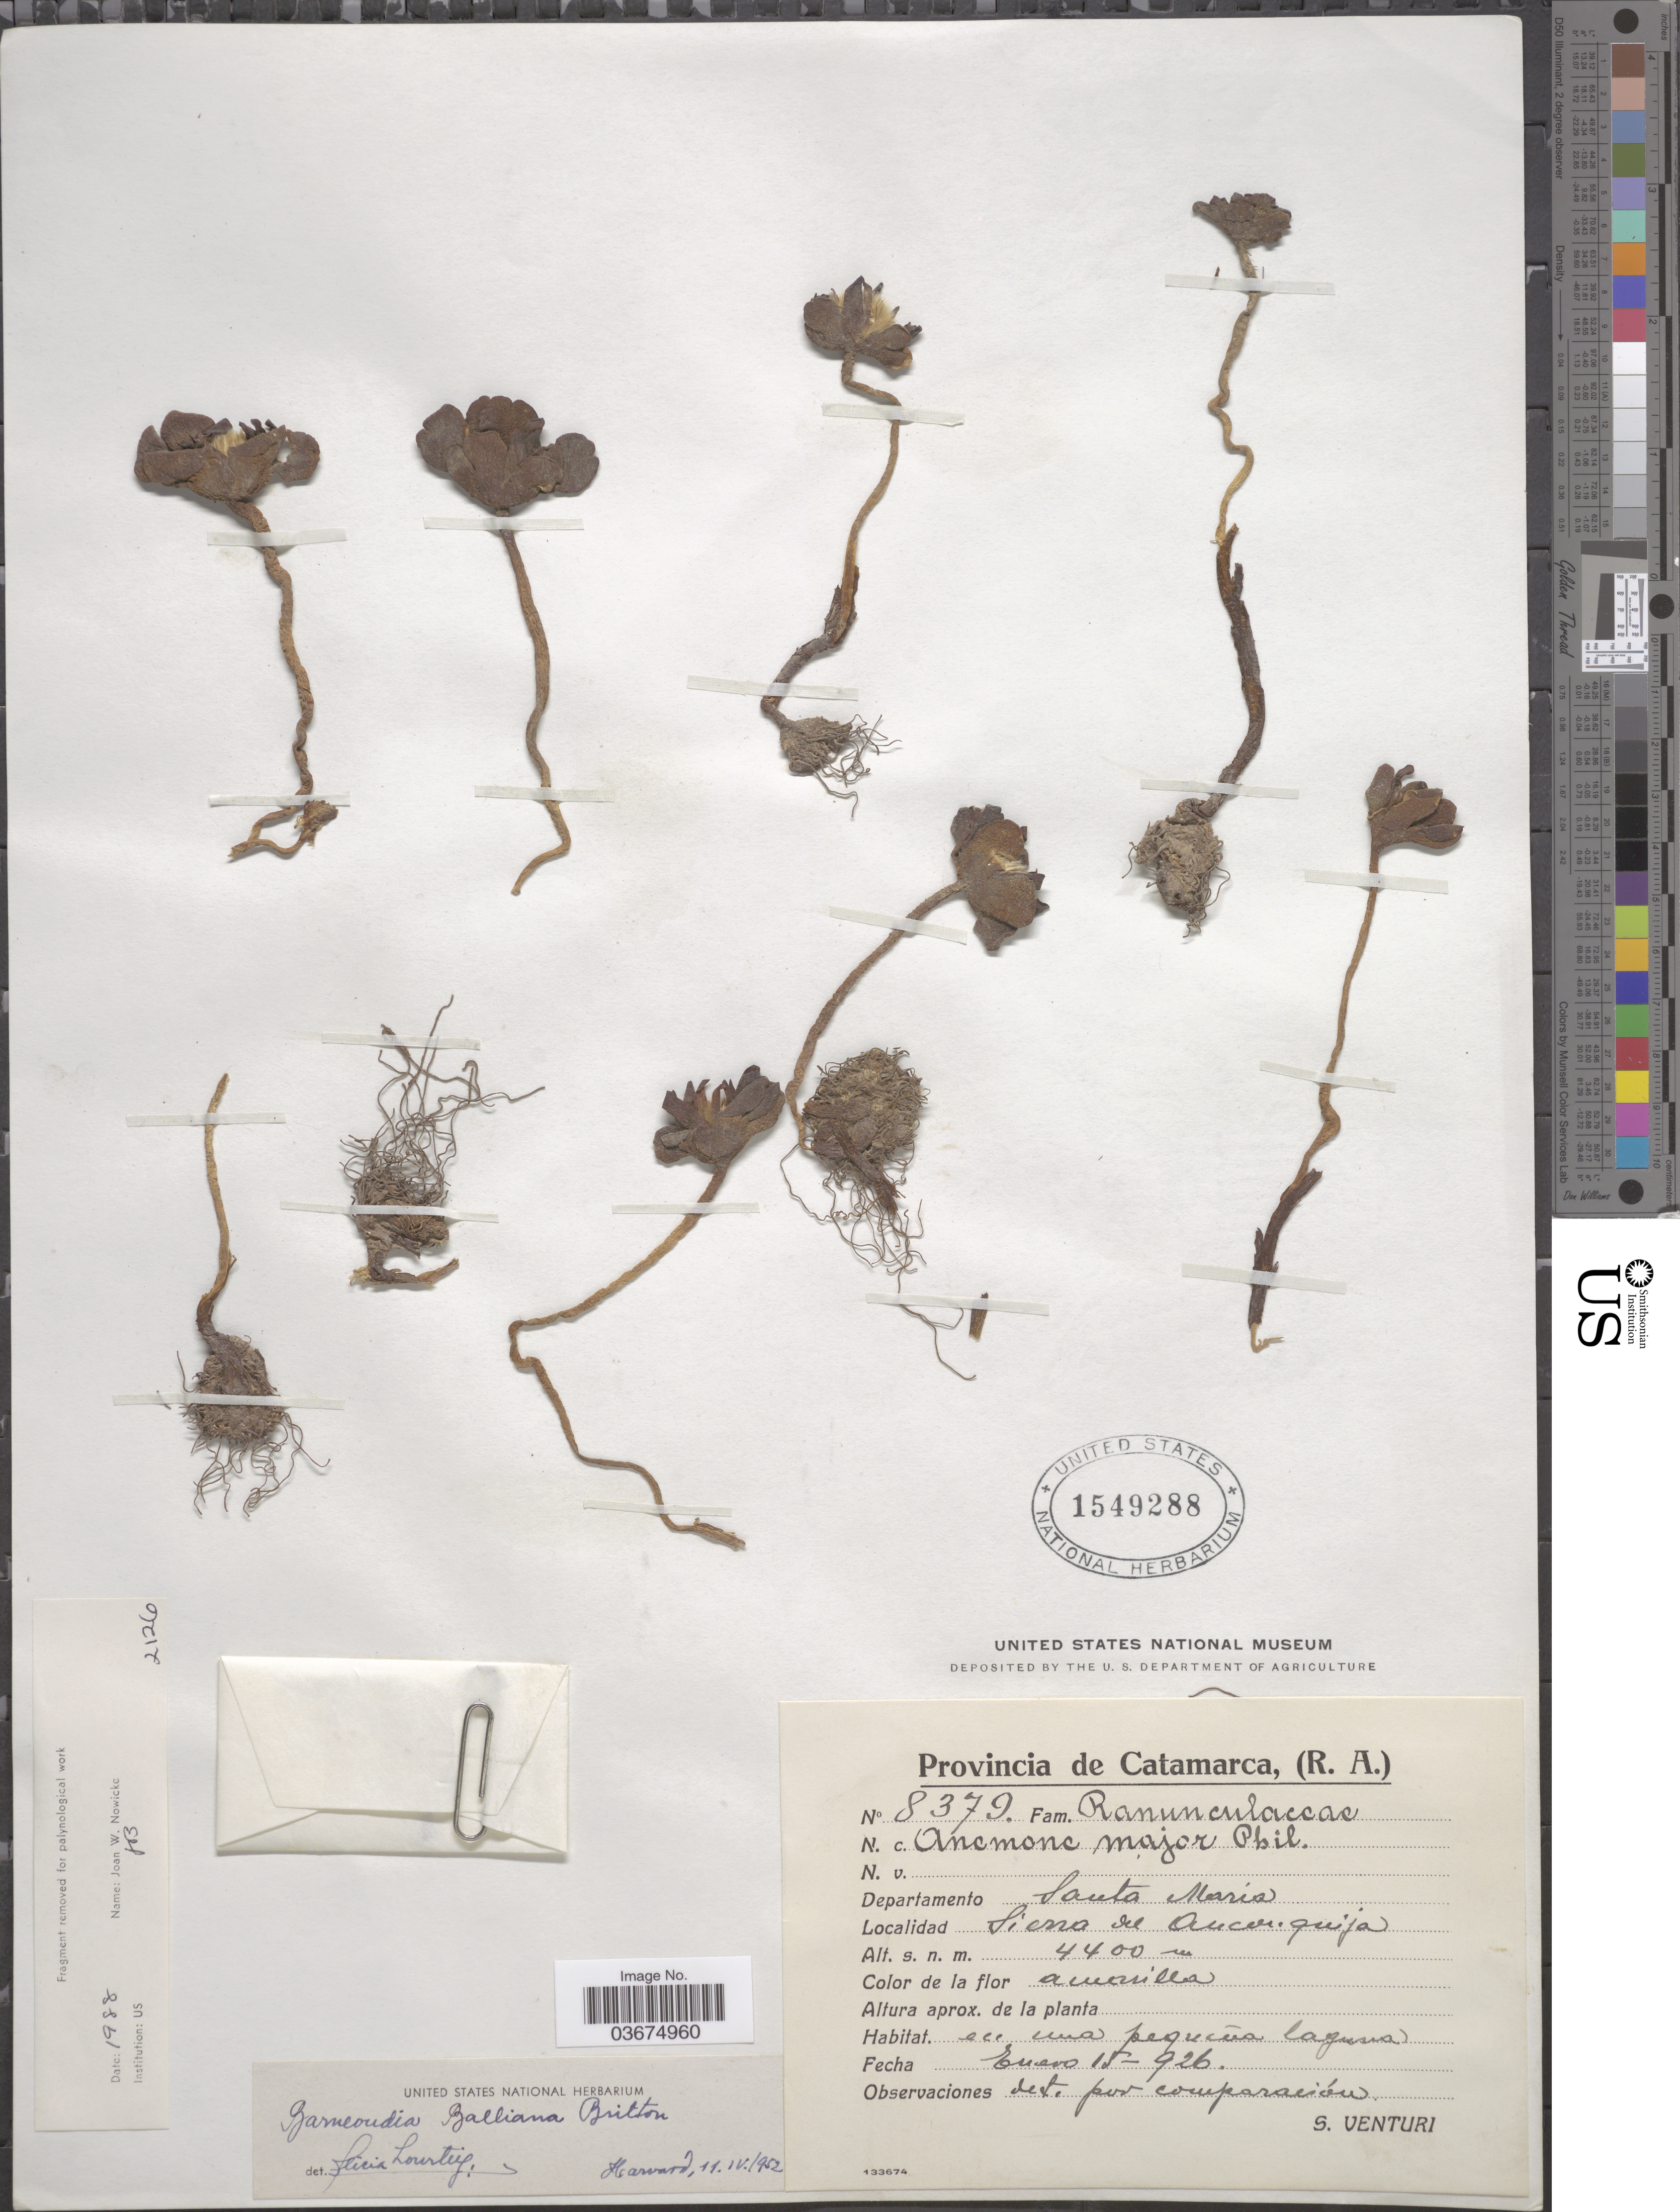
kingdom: Plantae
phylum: Tracheophyta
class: Magnoliopsida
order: Ranunculales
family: Ranunculaceae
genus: Anemone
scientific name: Anemone balliana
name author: (Britton) Hoot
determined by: Strong, M. T., (US), Smithsonian Institution - National Museum of Natural History (UNITED STATES)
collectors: S. Venturi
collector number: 8379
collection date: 1926-01-15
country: Argentina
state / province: Catamarca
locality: Departamento Santa Maria. Sierra de Anconquija.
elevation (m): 4400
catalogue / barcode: US 1549288